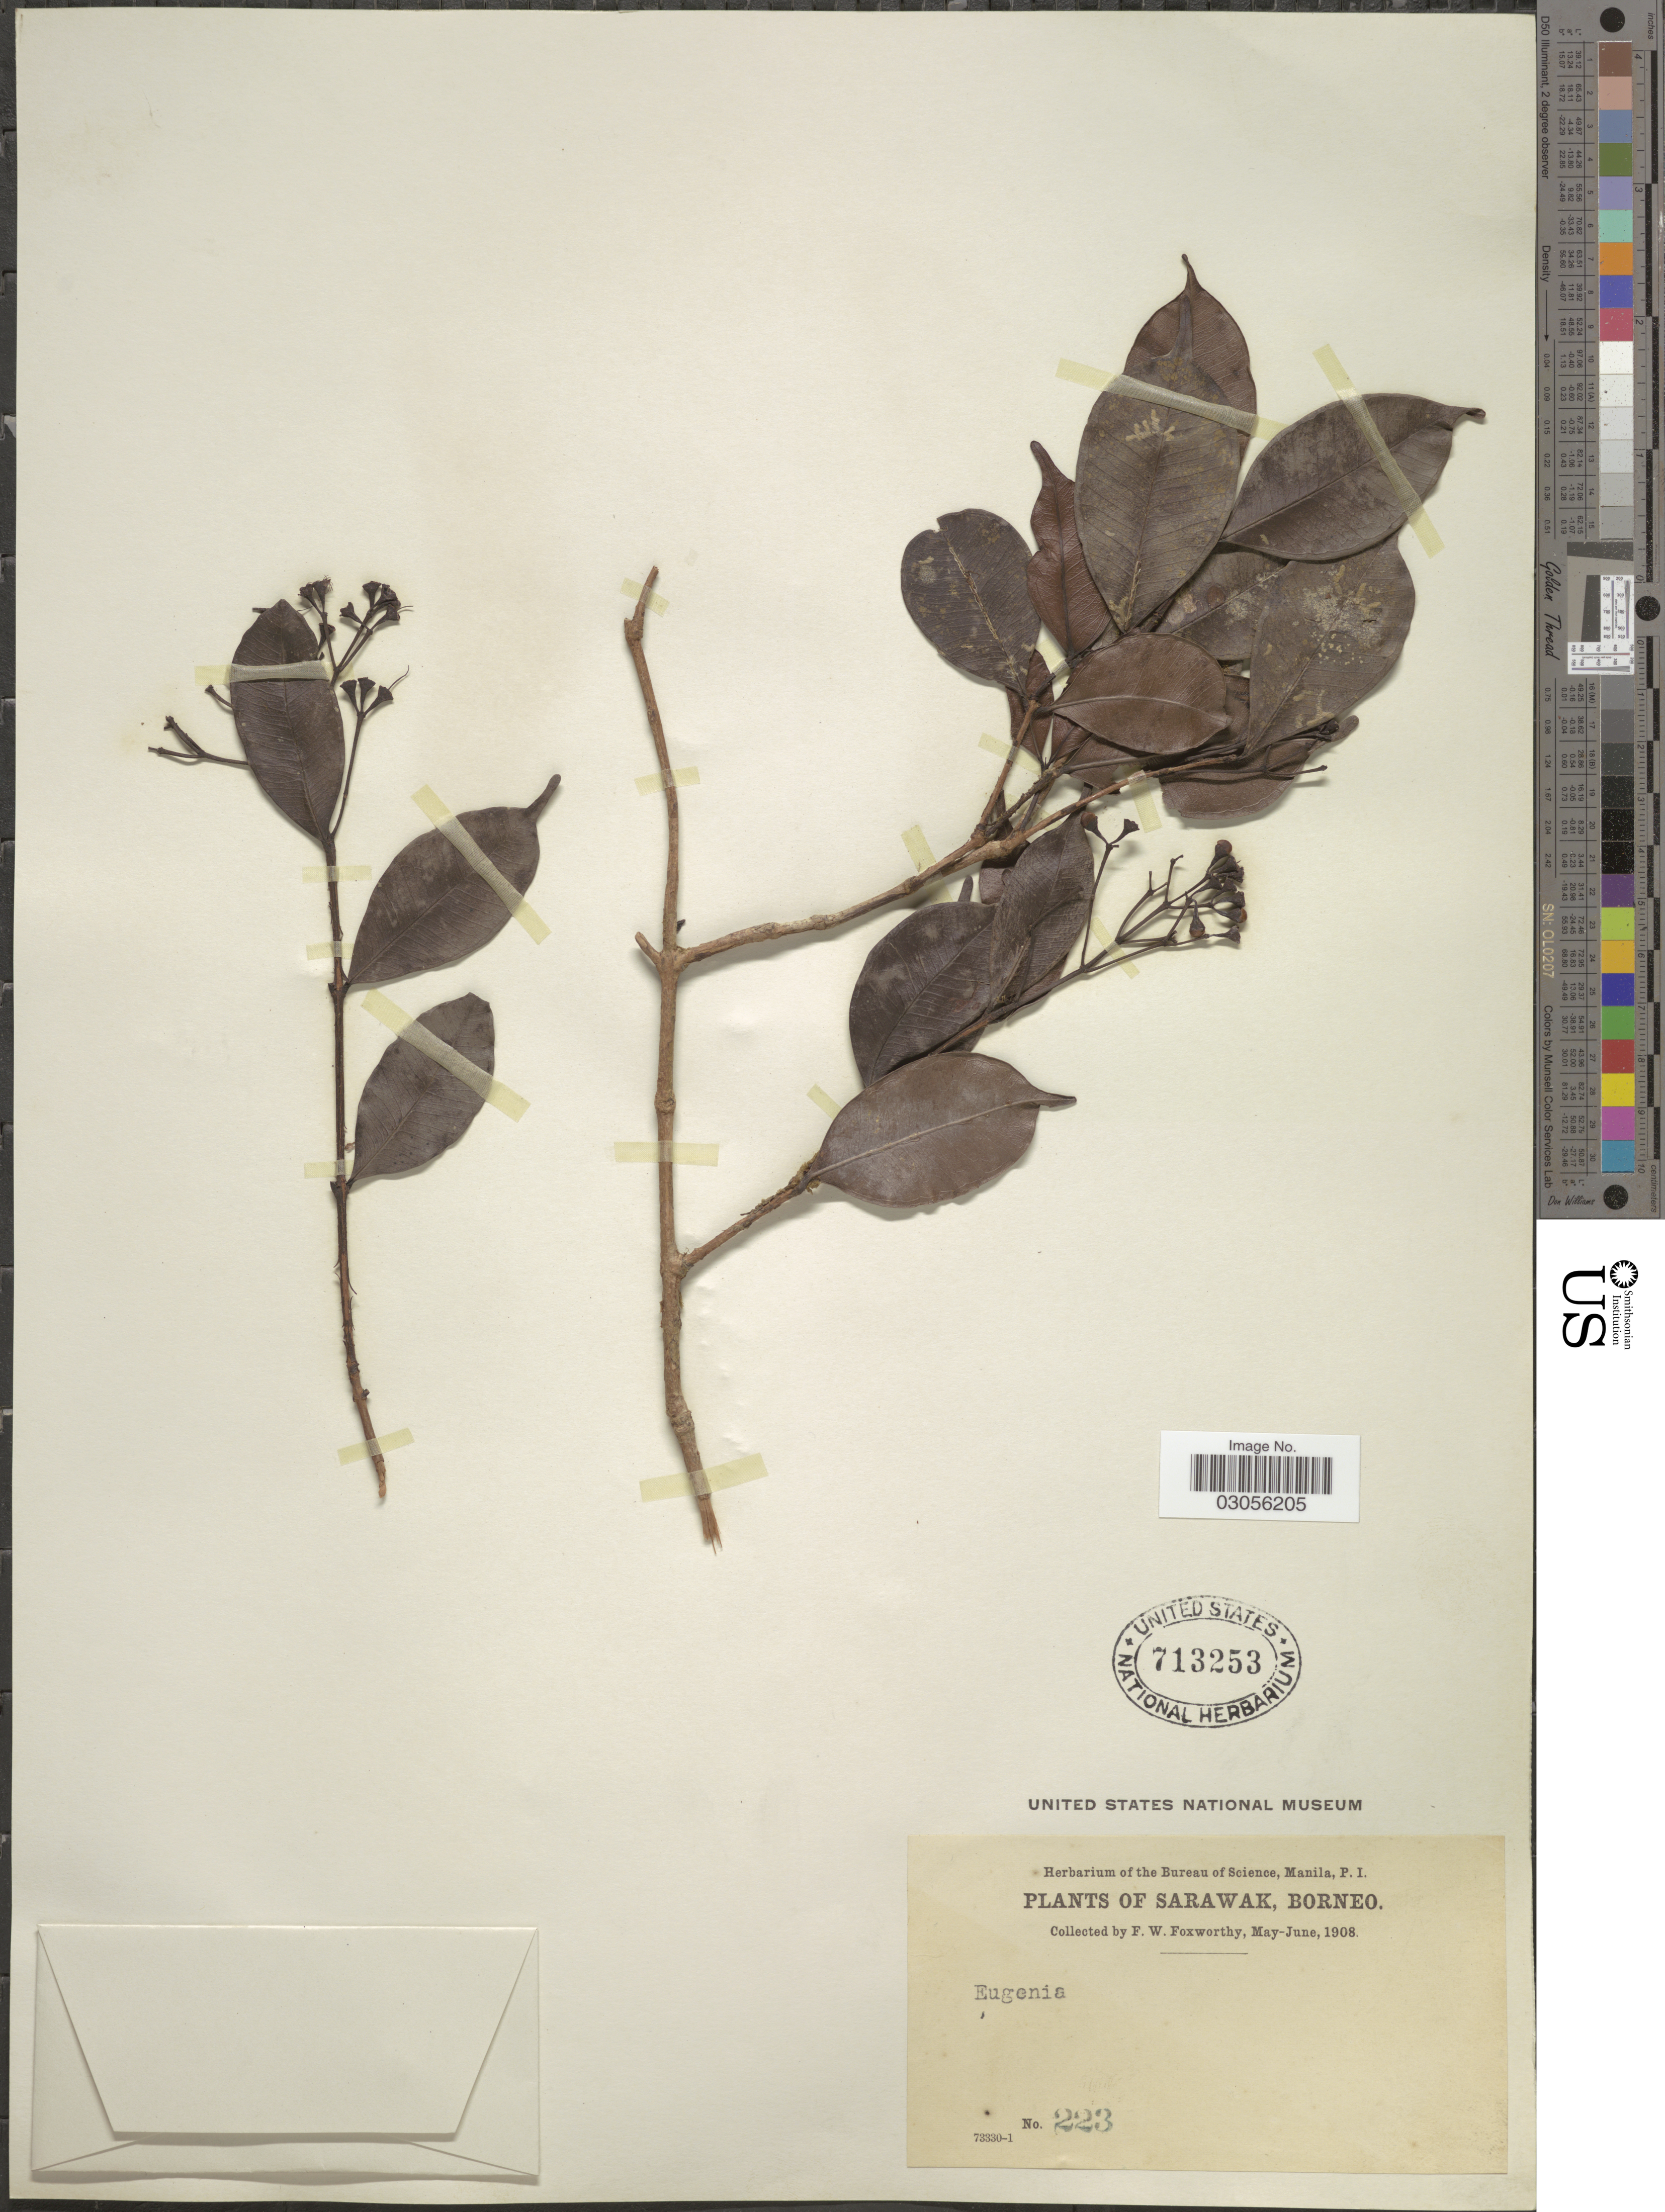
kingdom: Plantae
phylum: Tracheophyta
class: Magnoliopsida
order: Myrtales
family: Myrtaceae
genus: Syzygium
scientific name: Syzygium sp.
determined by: Strong, M. T., (US), Smithsonian Institution - National Museum of Natural History (UNITED STATES)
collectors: F. W. Foxworthy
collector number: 223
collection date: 1908-05/1908-06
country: Malaysia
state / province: Sarawak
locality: Borneo.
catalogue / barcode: US 713253